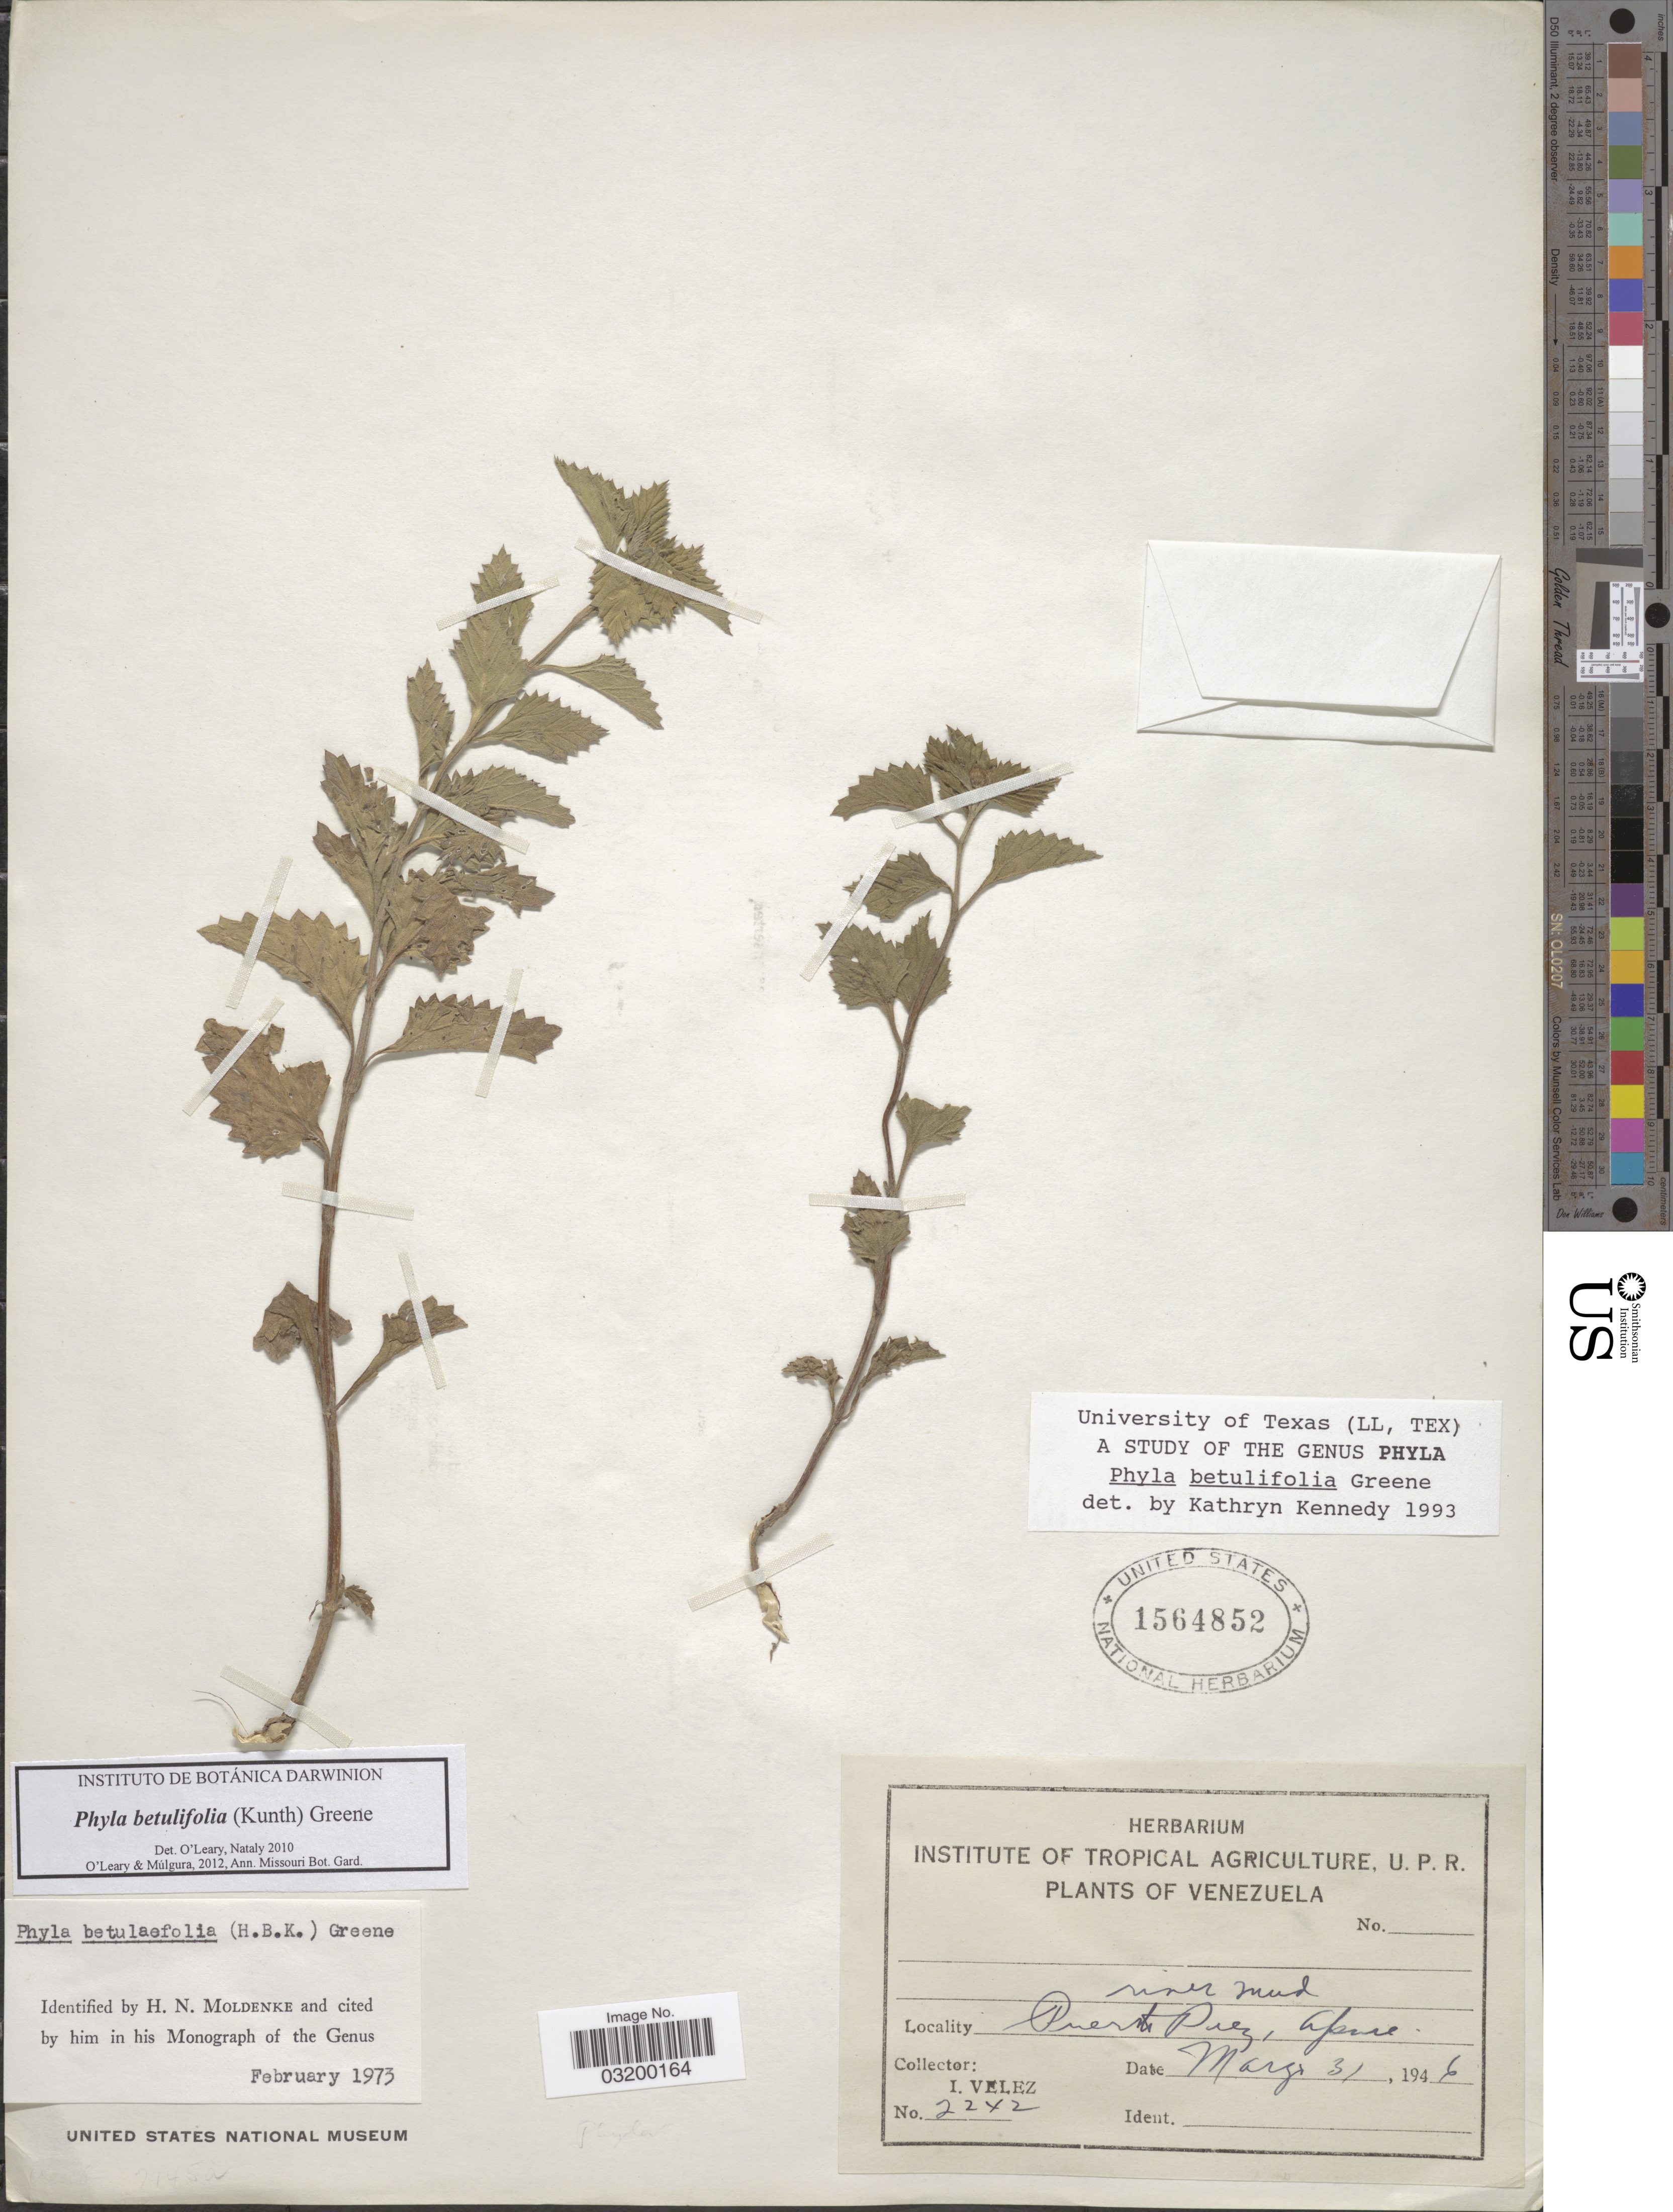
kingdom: Plantae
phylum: Tracheophyta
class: Magnoliopsida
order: Lamiales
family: Verbenaceae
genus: Phyla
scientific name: Phyla betulifolia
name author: (Kunth) Greene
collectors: I. Velez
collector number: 2242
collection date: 1946-03-31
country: Venezuela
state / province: Apure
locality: Puerto Puez.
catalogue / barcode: US 1564852